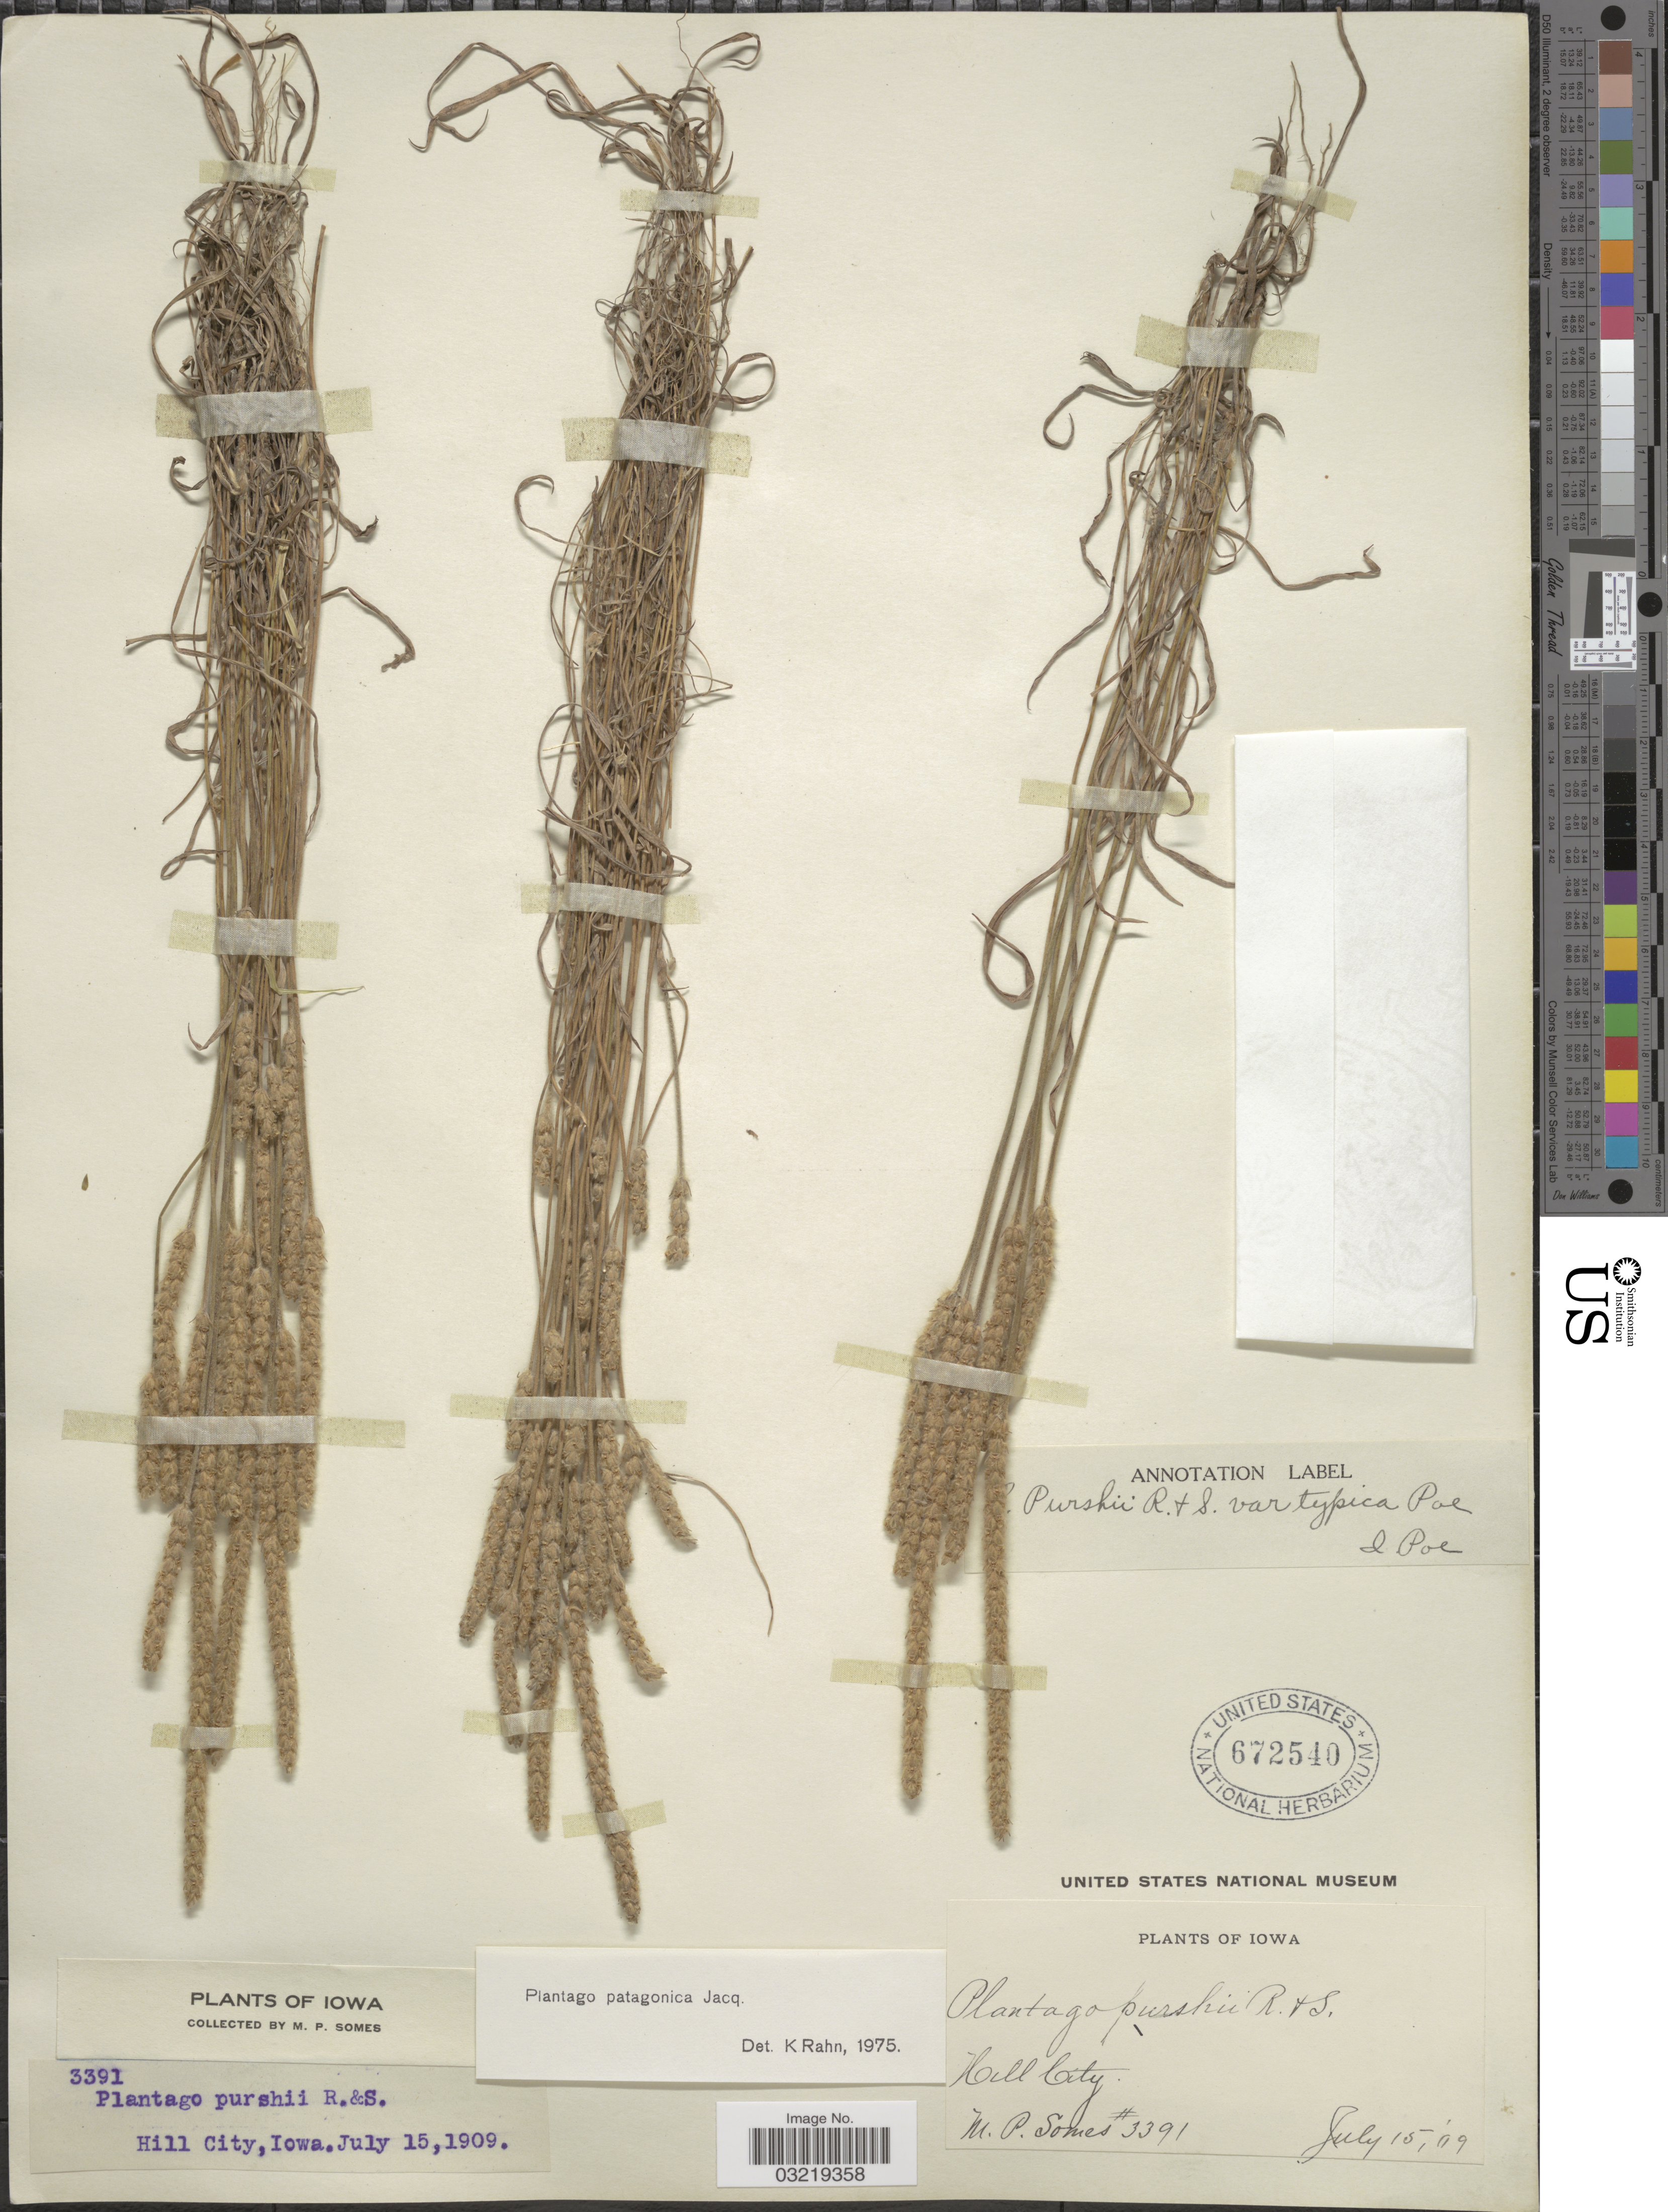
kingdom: Plantae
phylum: Tracheophyta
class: Magnoliopsida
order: Lamiales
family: Plantaginaceae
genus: Plantago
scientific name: Plantago patagonica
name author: Jacq.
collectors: M. Somes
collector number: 3391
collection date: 1909-07-15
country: United States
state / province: Iowa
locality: Hill City.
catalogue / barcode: US 672540